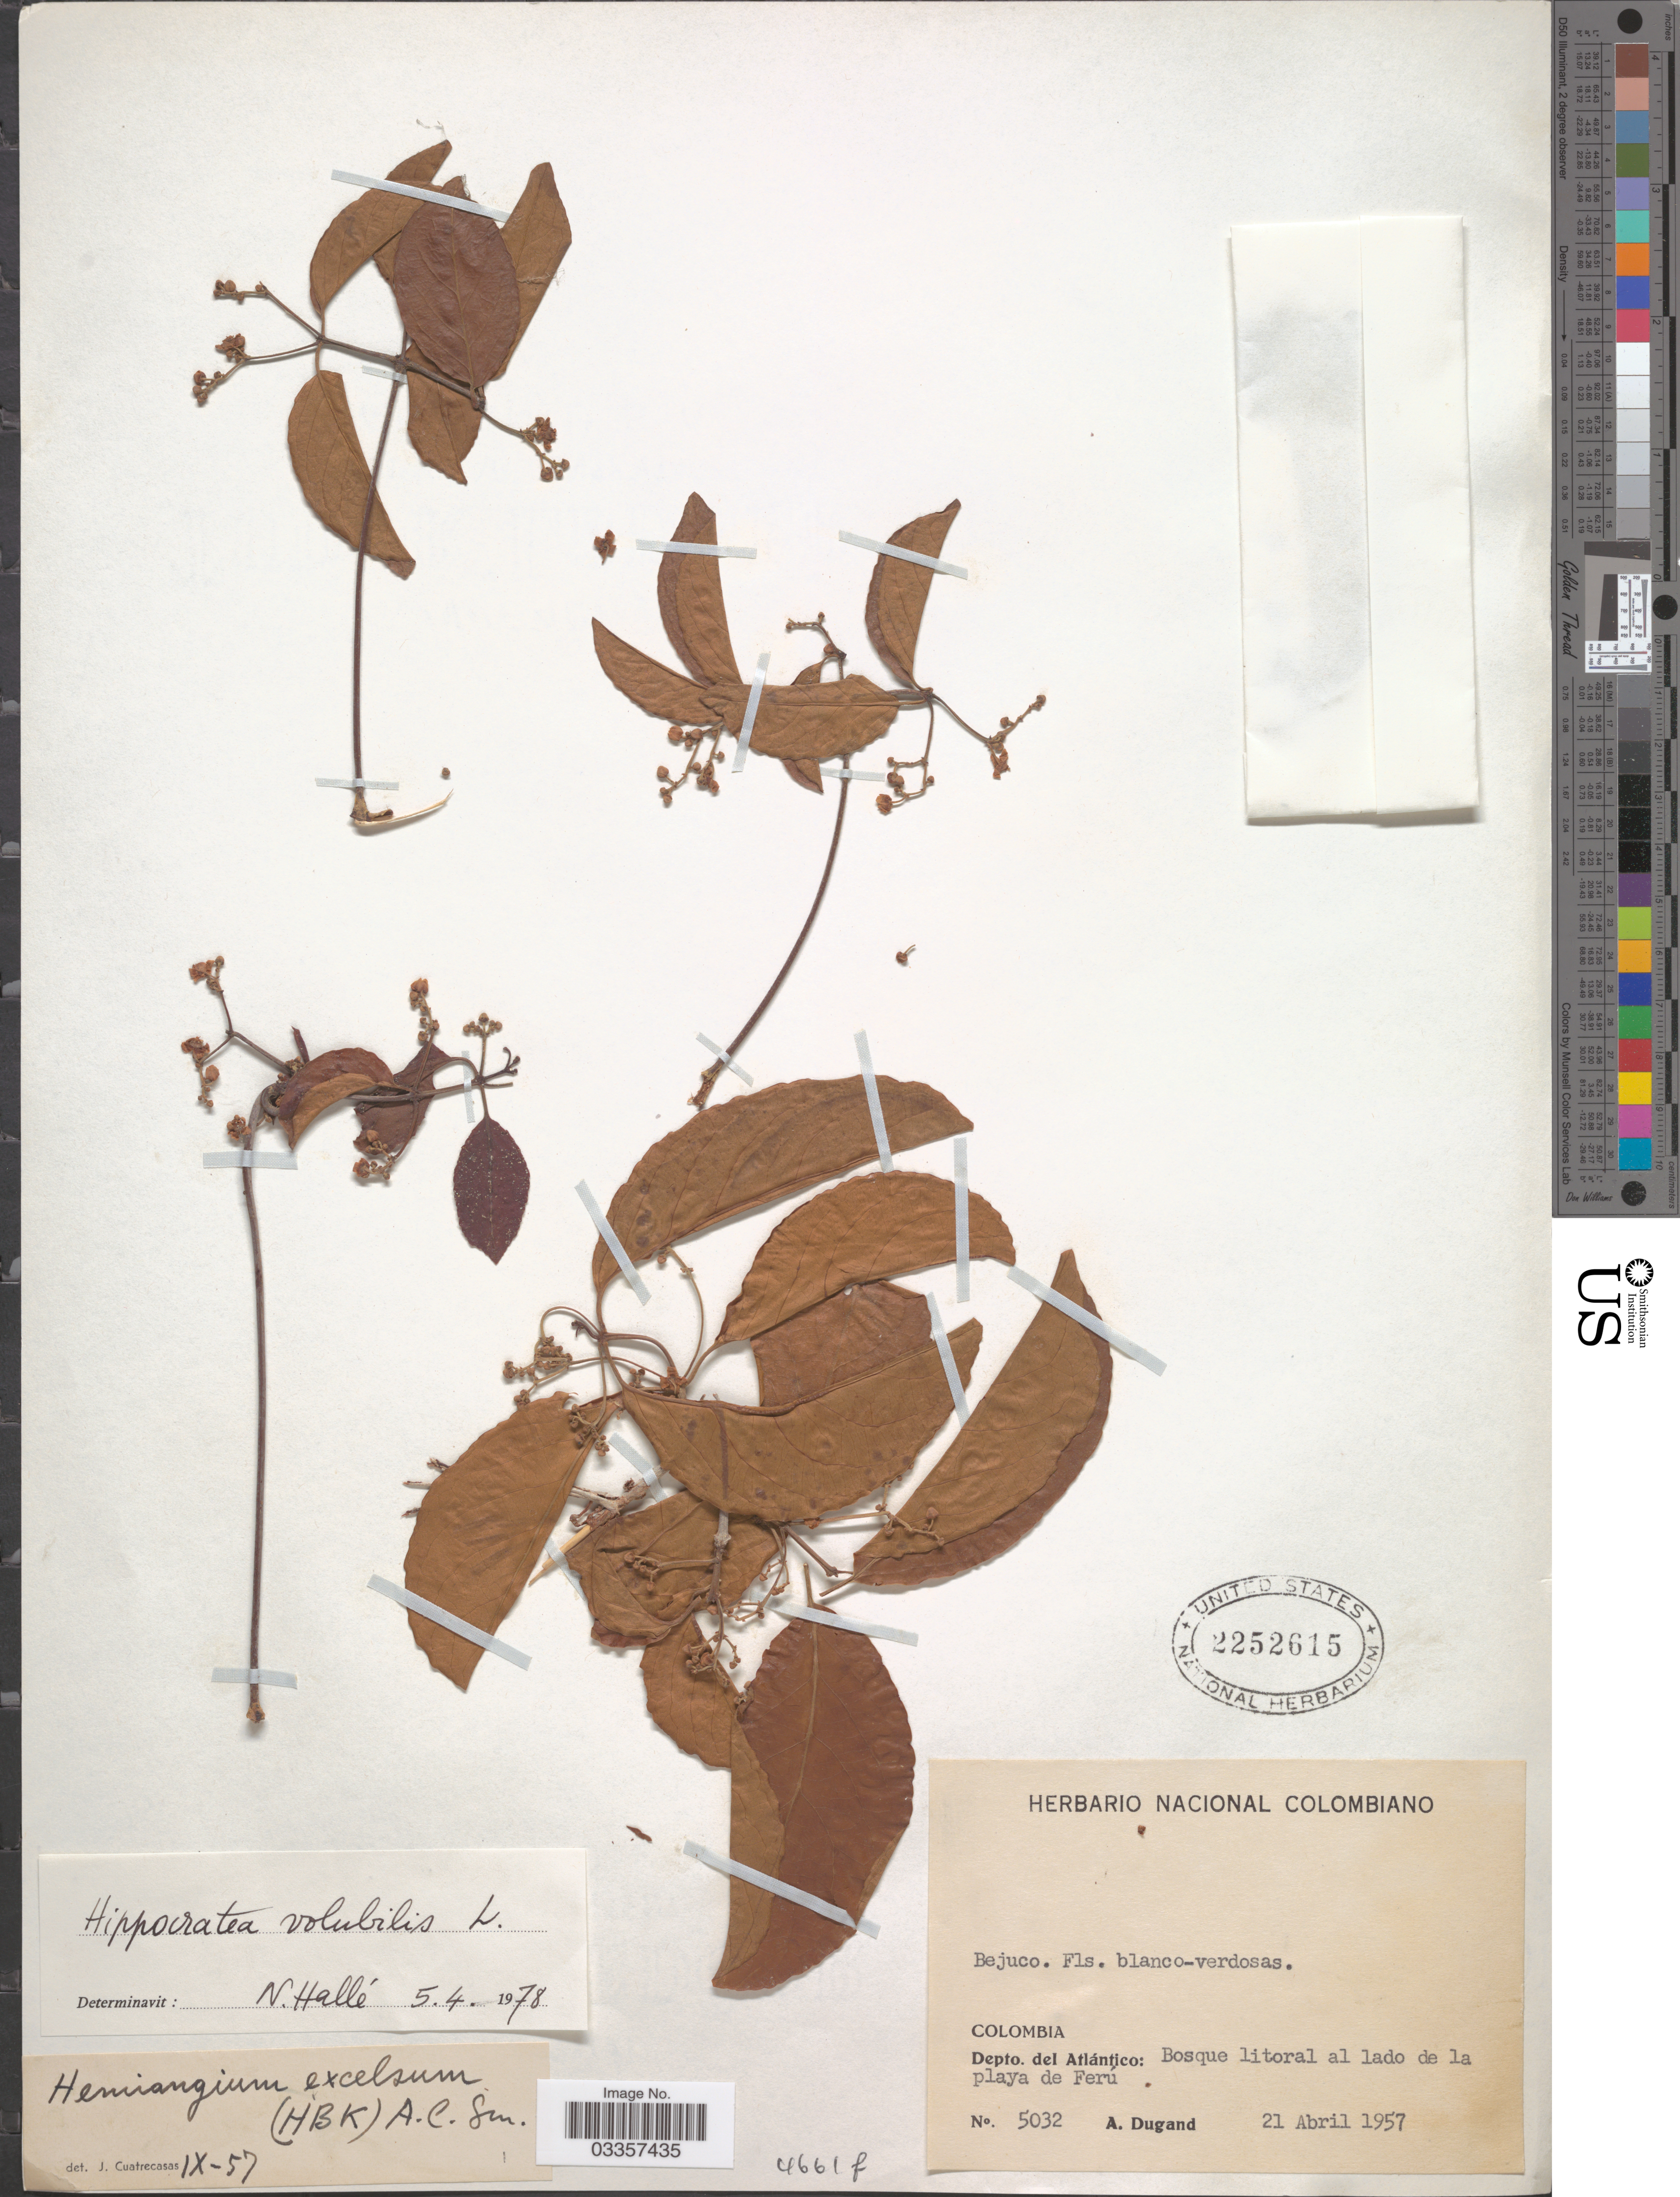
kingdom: Plantae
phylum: Tracheophyta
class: Magnoliopsida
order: Celastrales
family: Celastraceae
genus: Hippocratea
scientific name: Hippocratea volubilis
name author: L.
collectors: A. Dugand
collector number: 5032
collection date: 1957-04-21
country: Colombia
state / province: Atlántico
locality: Depto. del Atlántico: Bosque litoral al lado de la playa de Ferú.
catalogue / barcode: US 2252615